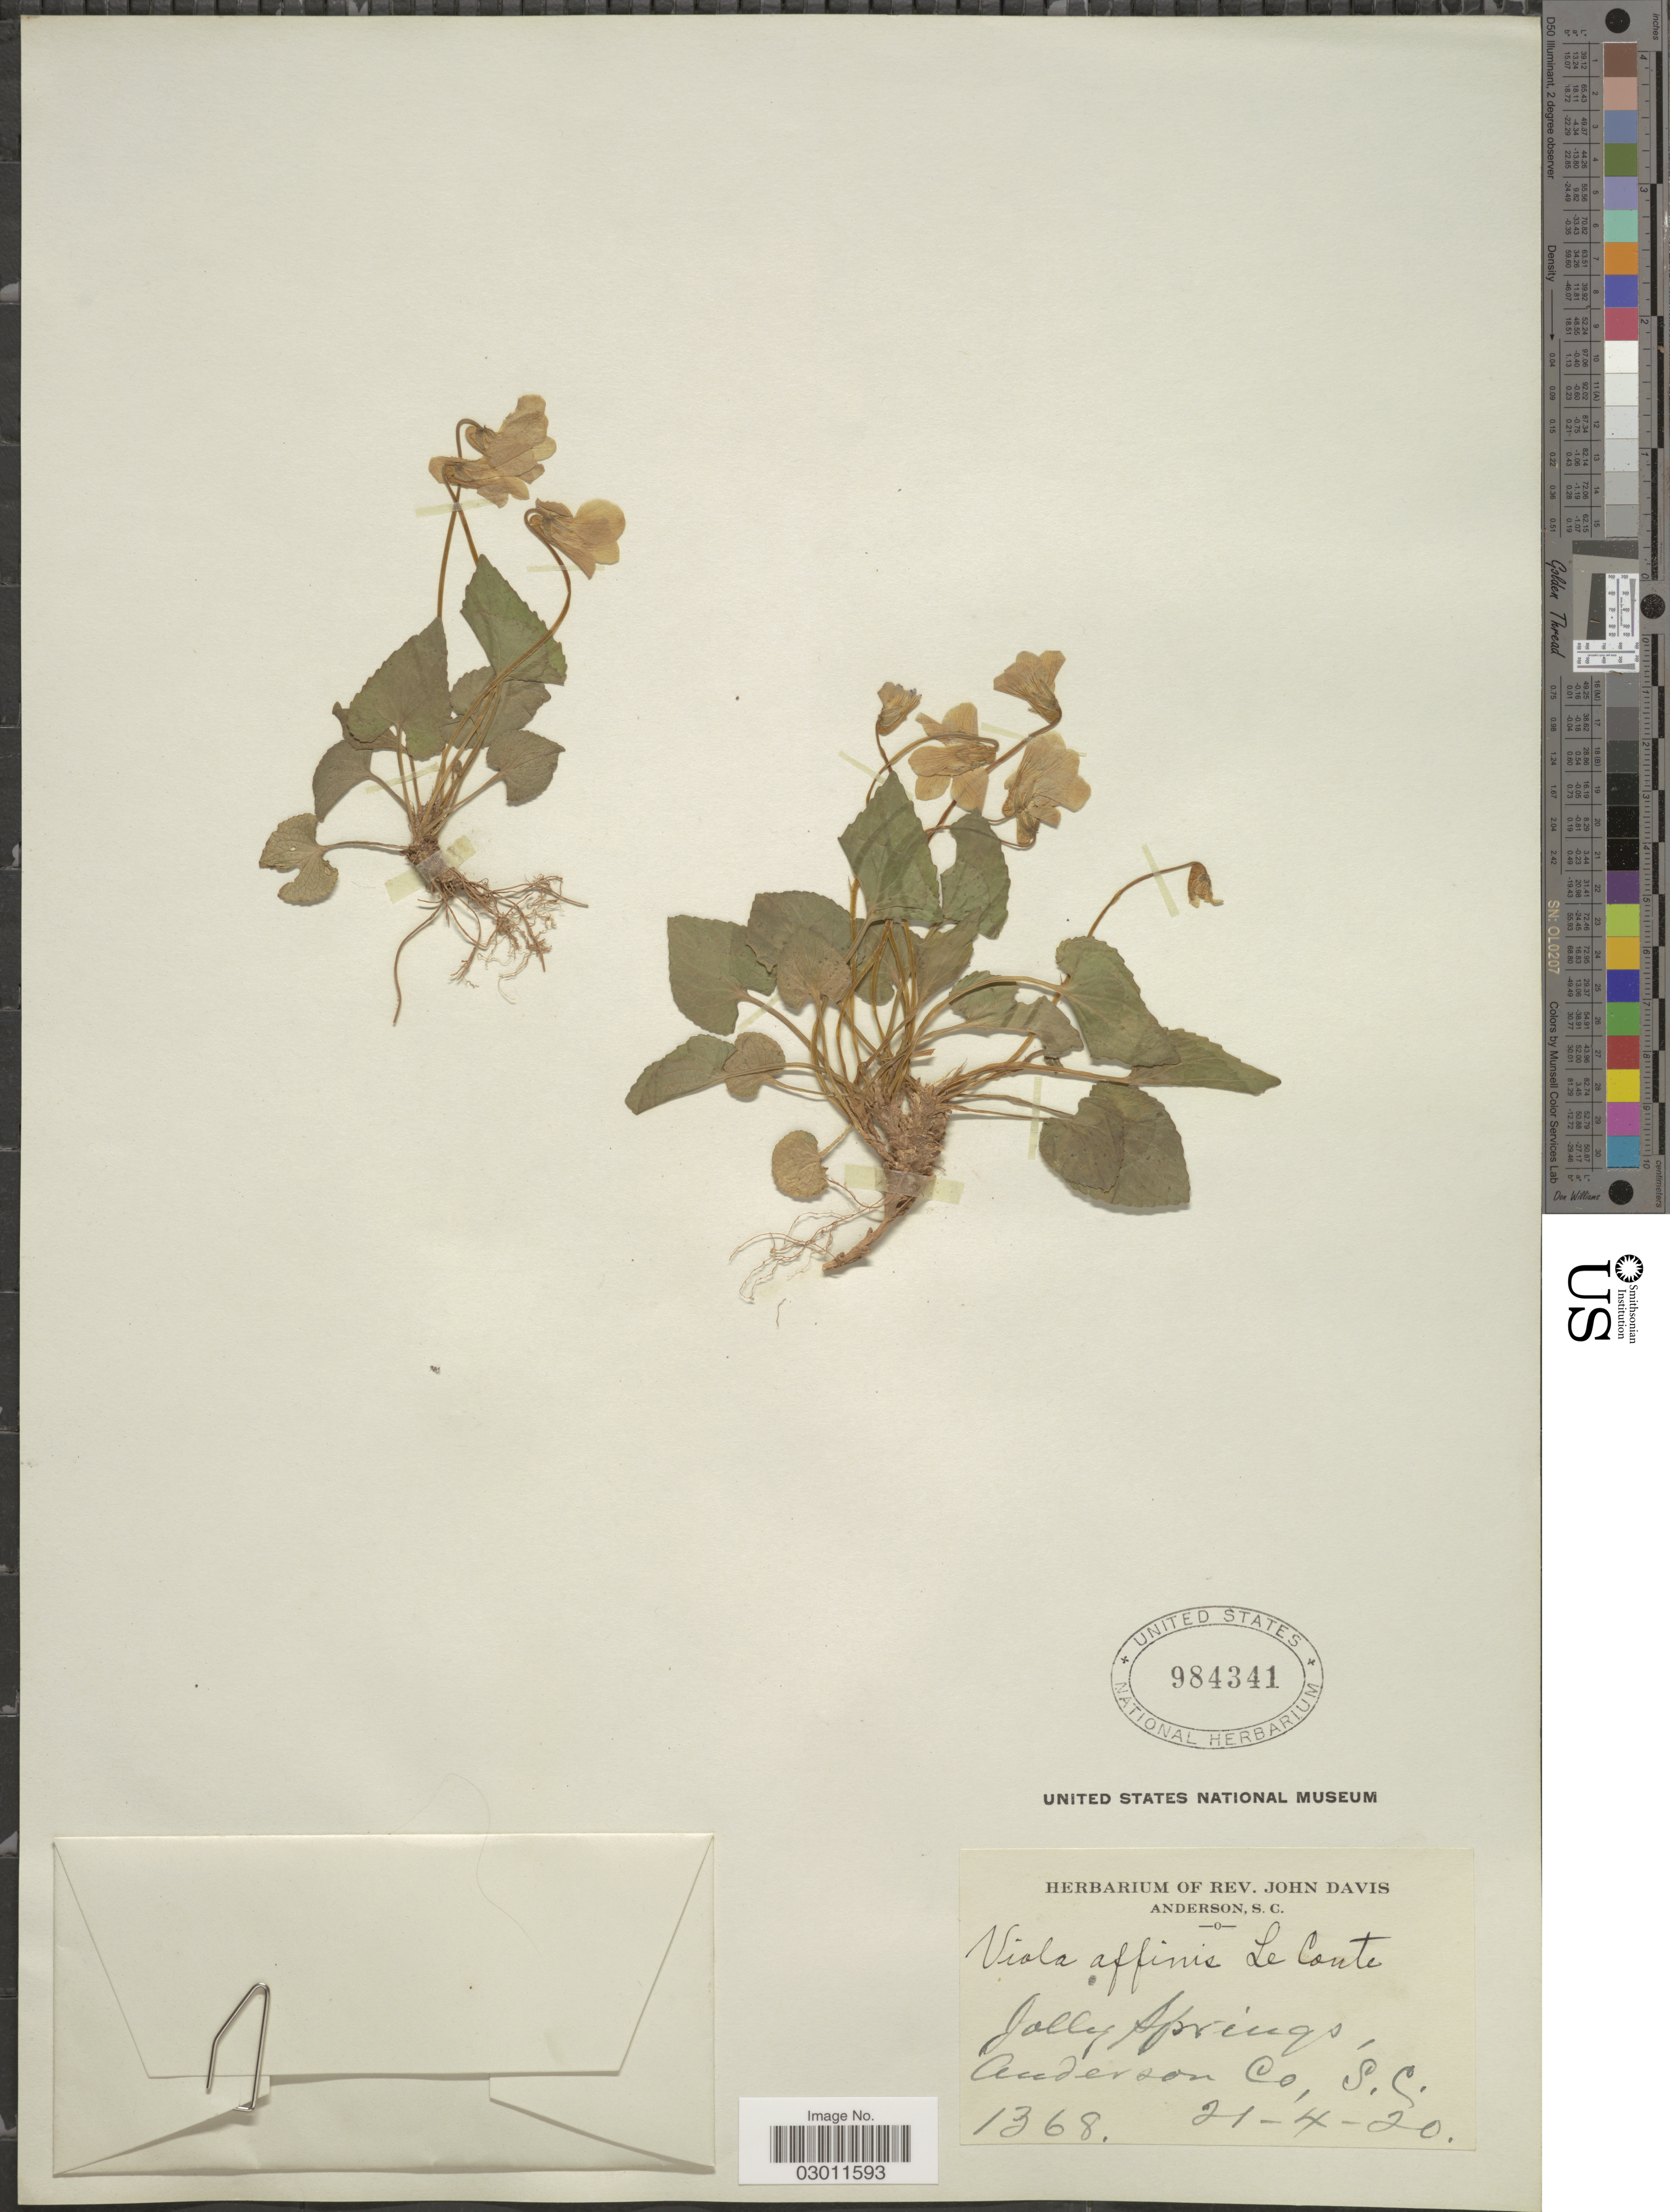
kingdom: Plantae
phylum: Tracheophyta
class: Magnoliopsida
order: Malpighiales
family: Violaceae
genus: Viola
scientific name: Viola affinis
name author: LeConte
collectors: ex herb. Rev. John Davis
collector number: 1368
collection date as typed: Transcribed d/m/y: 21/4/20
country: United States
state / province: South Carolina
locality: Jolly Springs, Anderson Co.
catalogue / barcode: US 984341